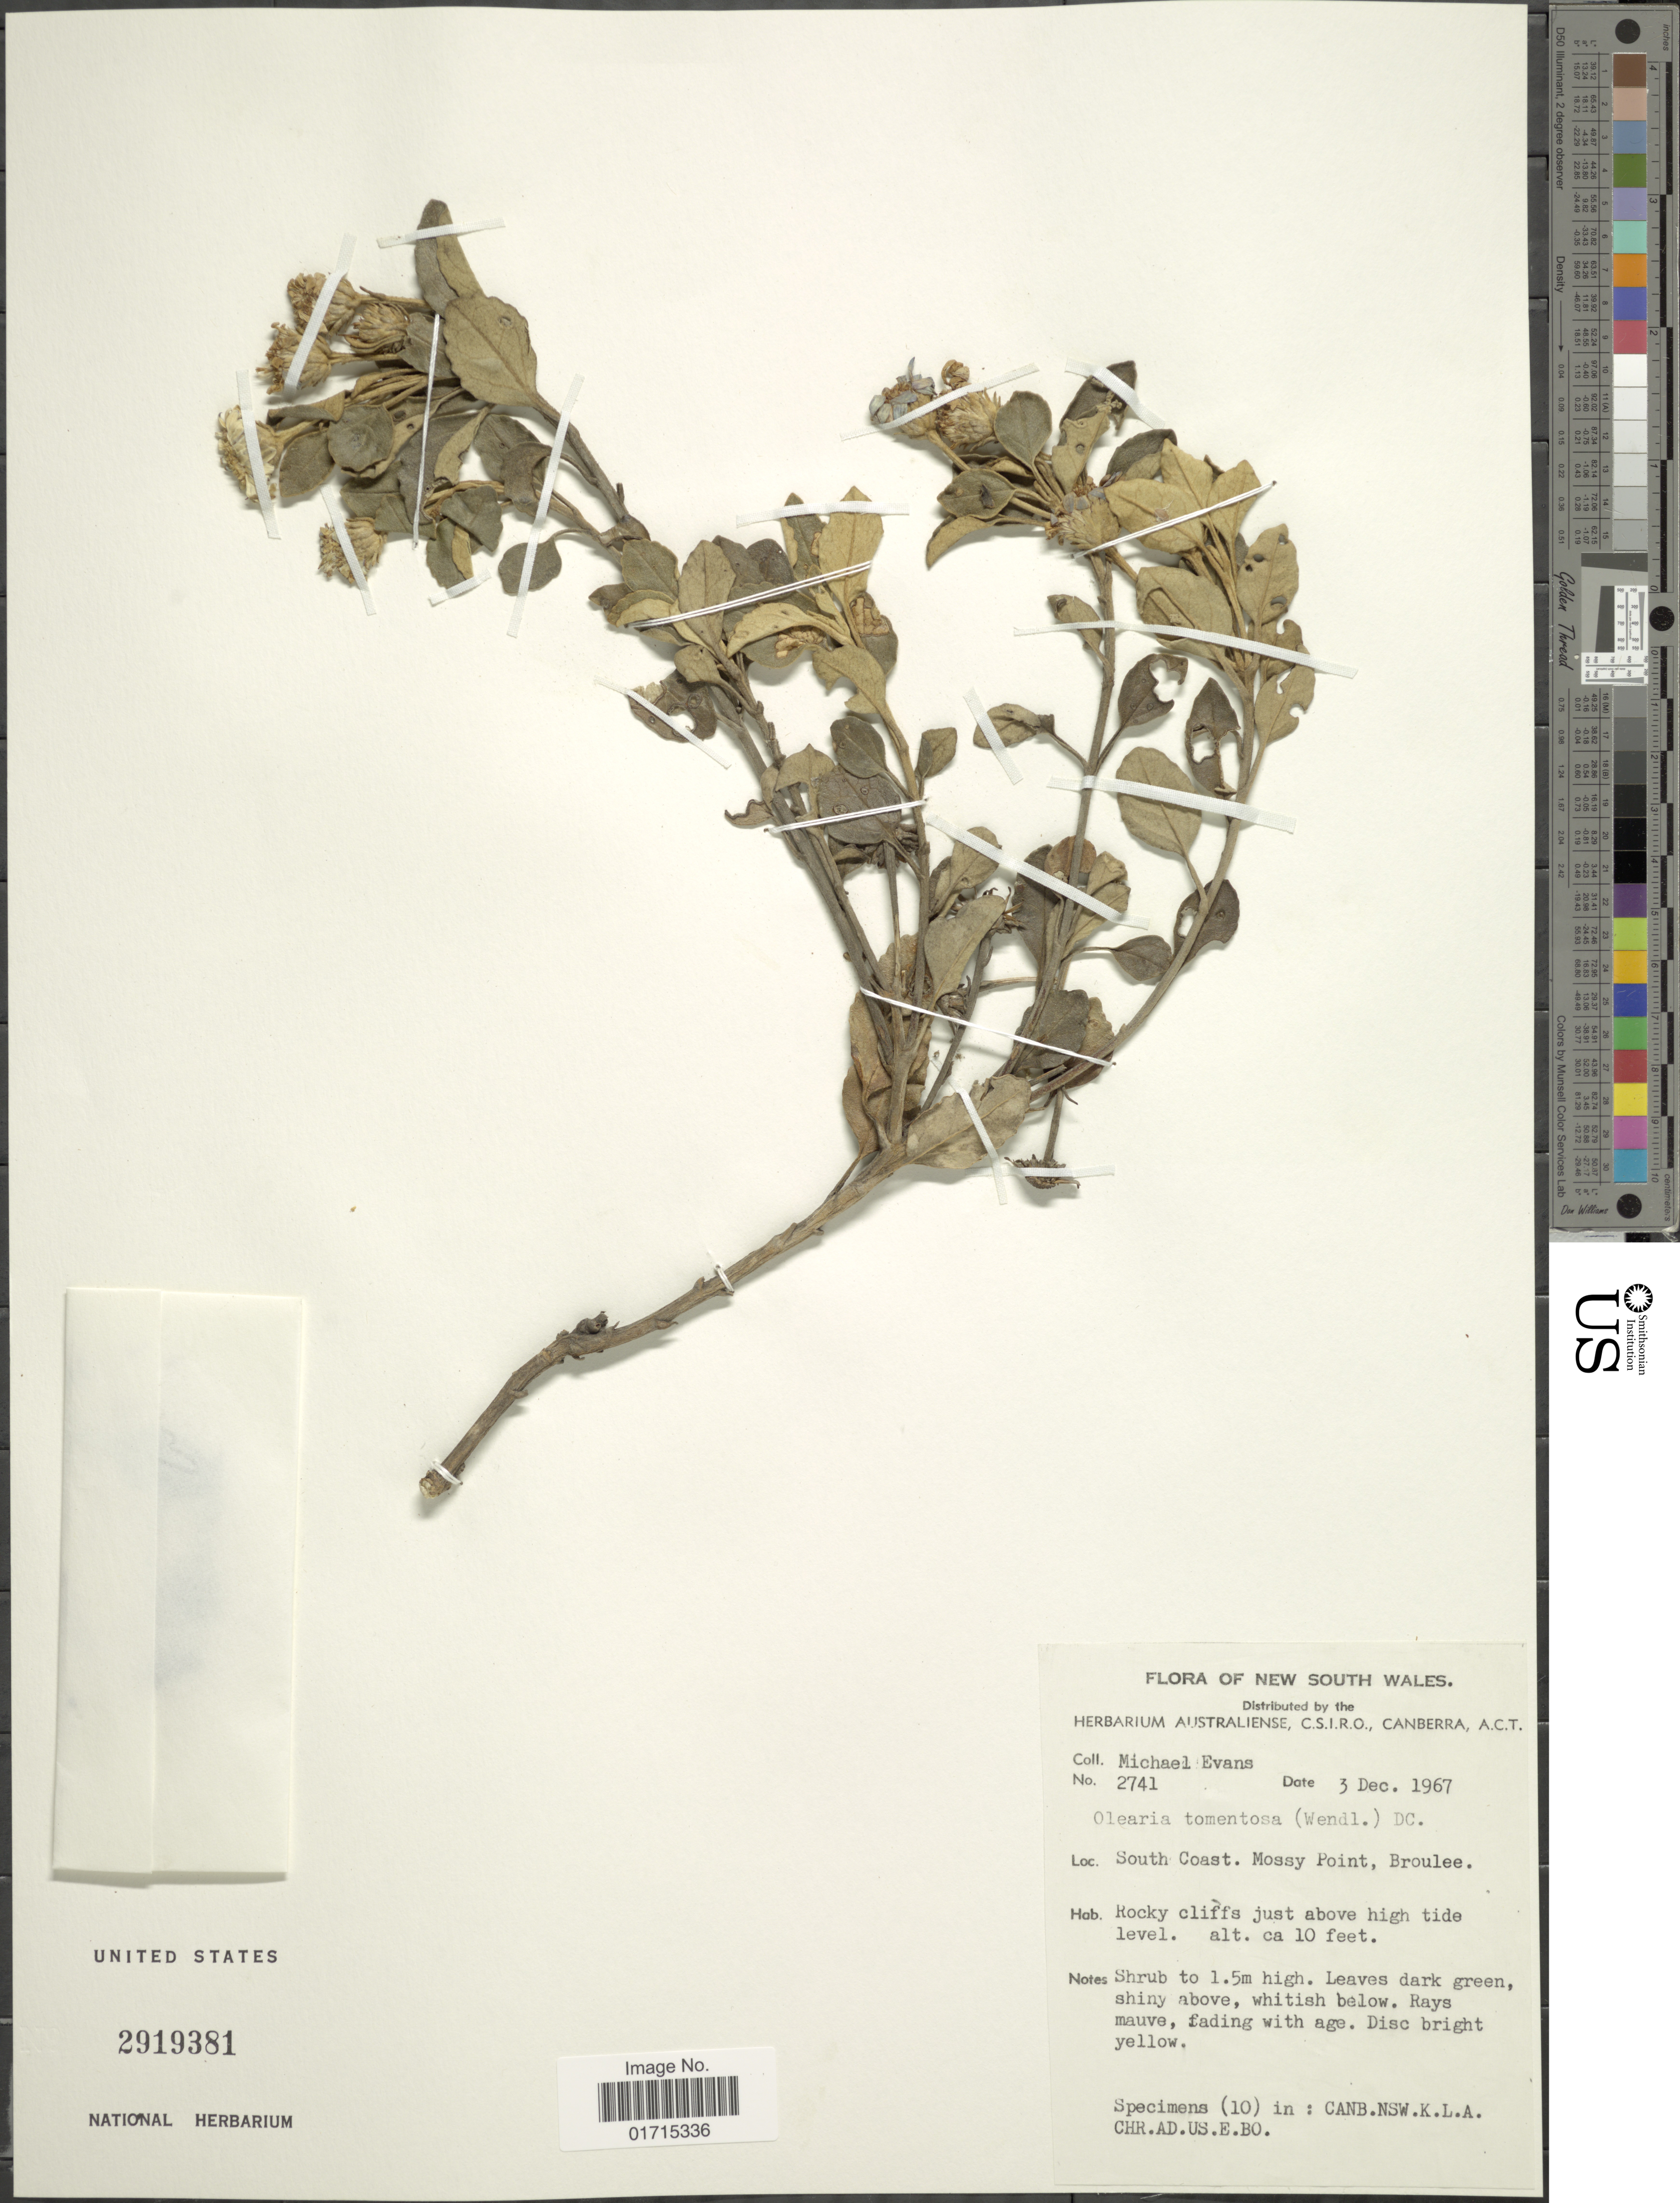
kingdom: Plantae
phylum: Tracheophyta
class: Magnoliopsida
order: Asterales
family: Asteraceae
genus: Olearia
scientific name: Olearia tomentosa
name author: (J.C. Wendl.) DC.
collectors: M. Evans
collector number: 2741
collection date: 1967-12-03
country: Australia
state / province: New South Wales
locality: South Coast. Mossy Point, Broulee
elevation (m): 3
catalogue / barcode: US 2919381